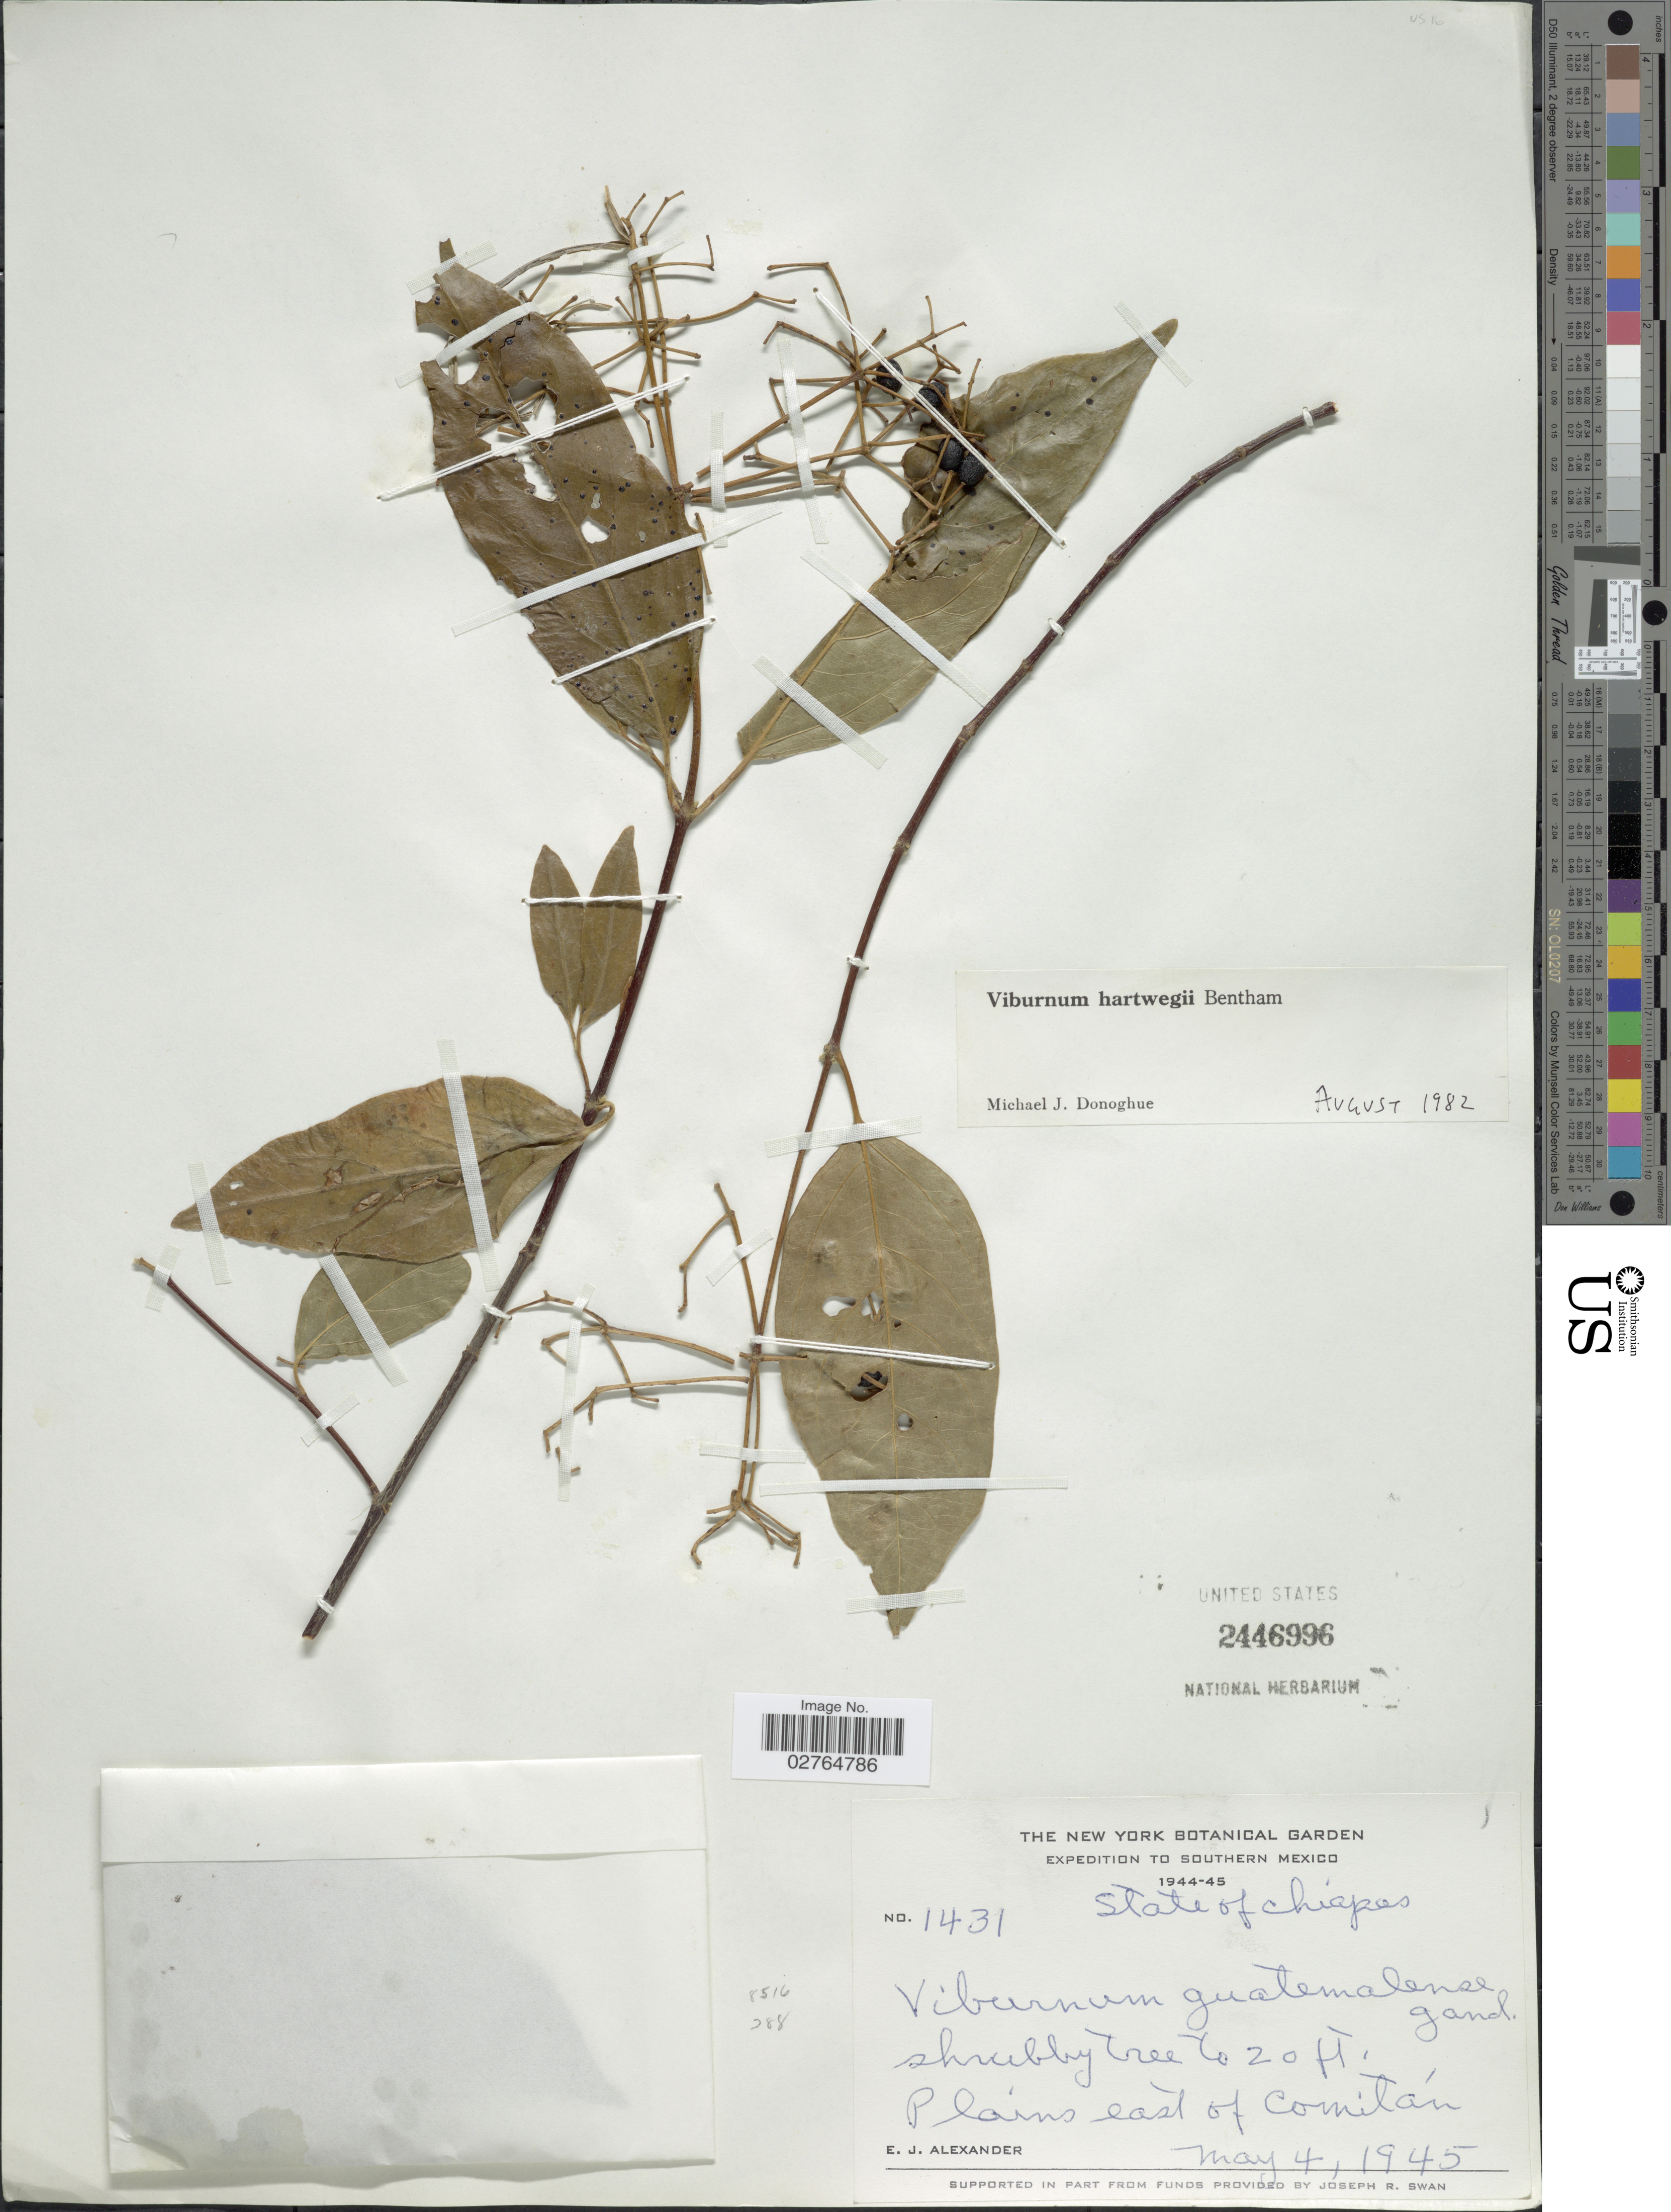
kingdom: Plantae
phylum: Tracheophyta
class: Magnoliopsida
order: Dipsacales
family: Viburnaceae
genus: Viburnum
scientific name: Viburnum hartwegii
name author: Benth.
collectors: E. J. Alexander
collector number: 1431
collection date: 1945-05-04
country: Mexico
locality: Southern Mexico. Plains east of Comitán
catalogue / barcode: US 2446996